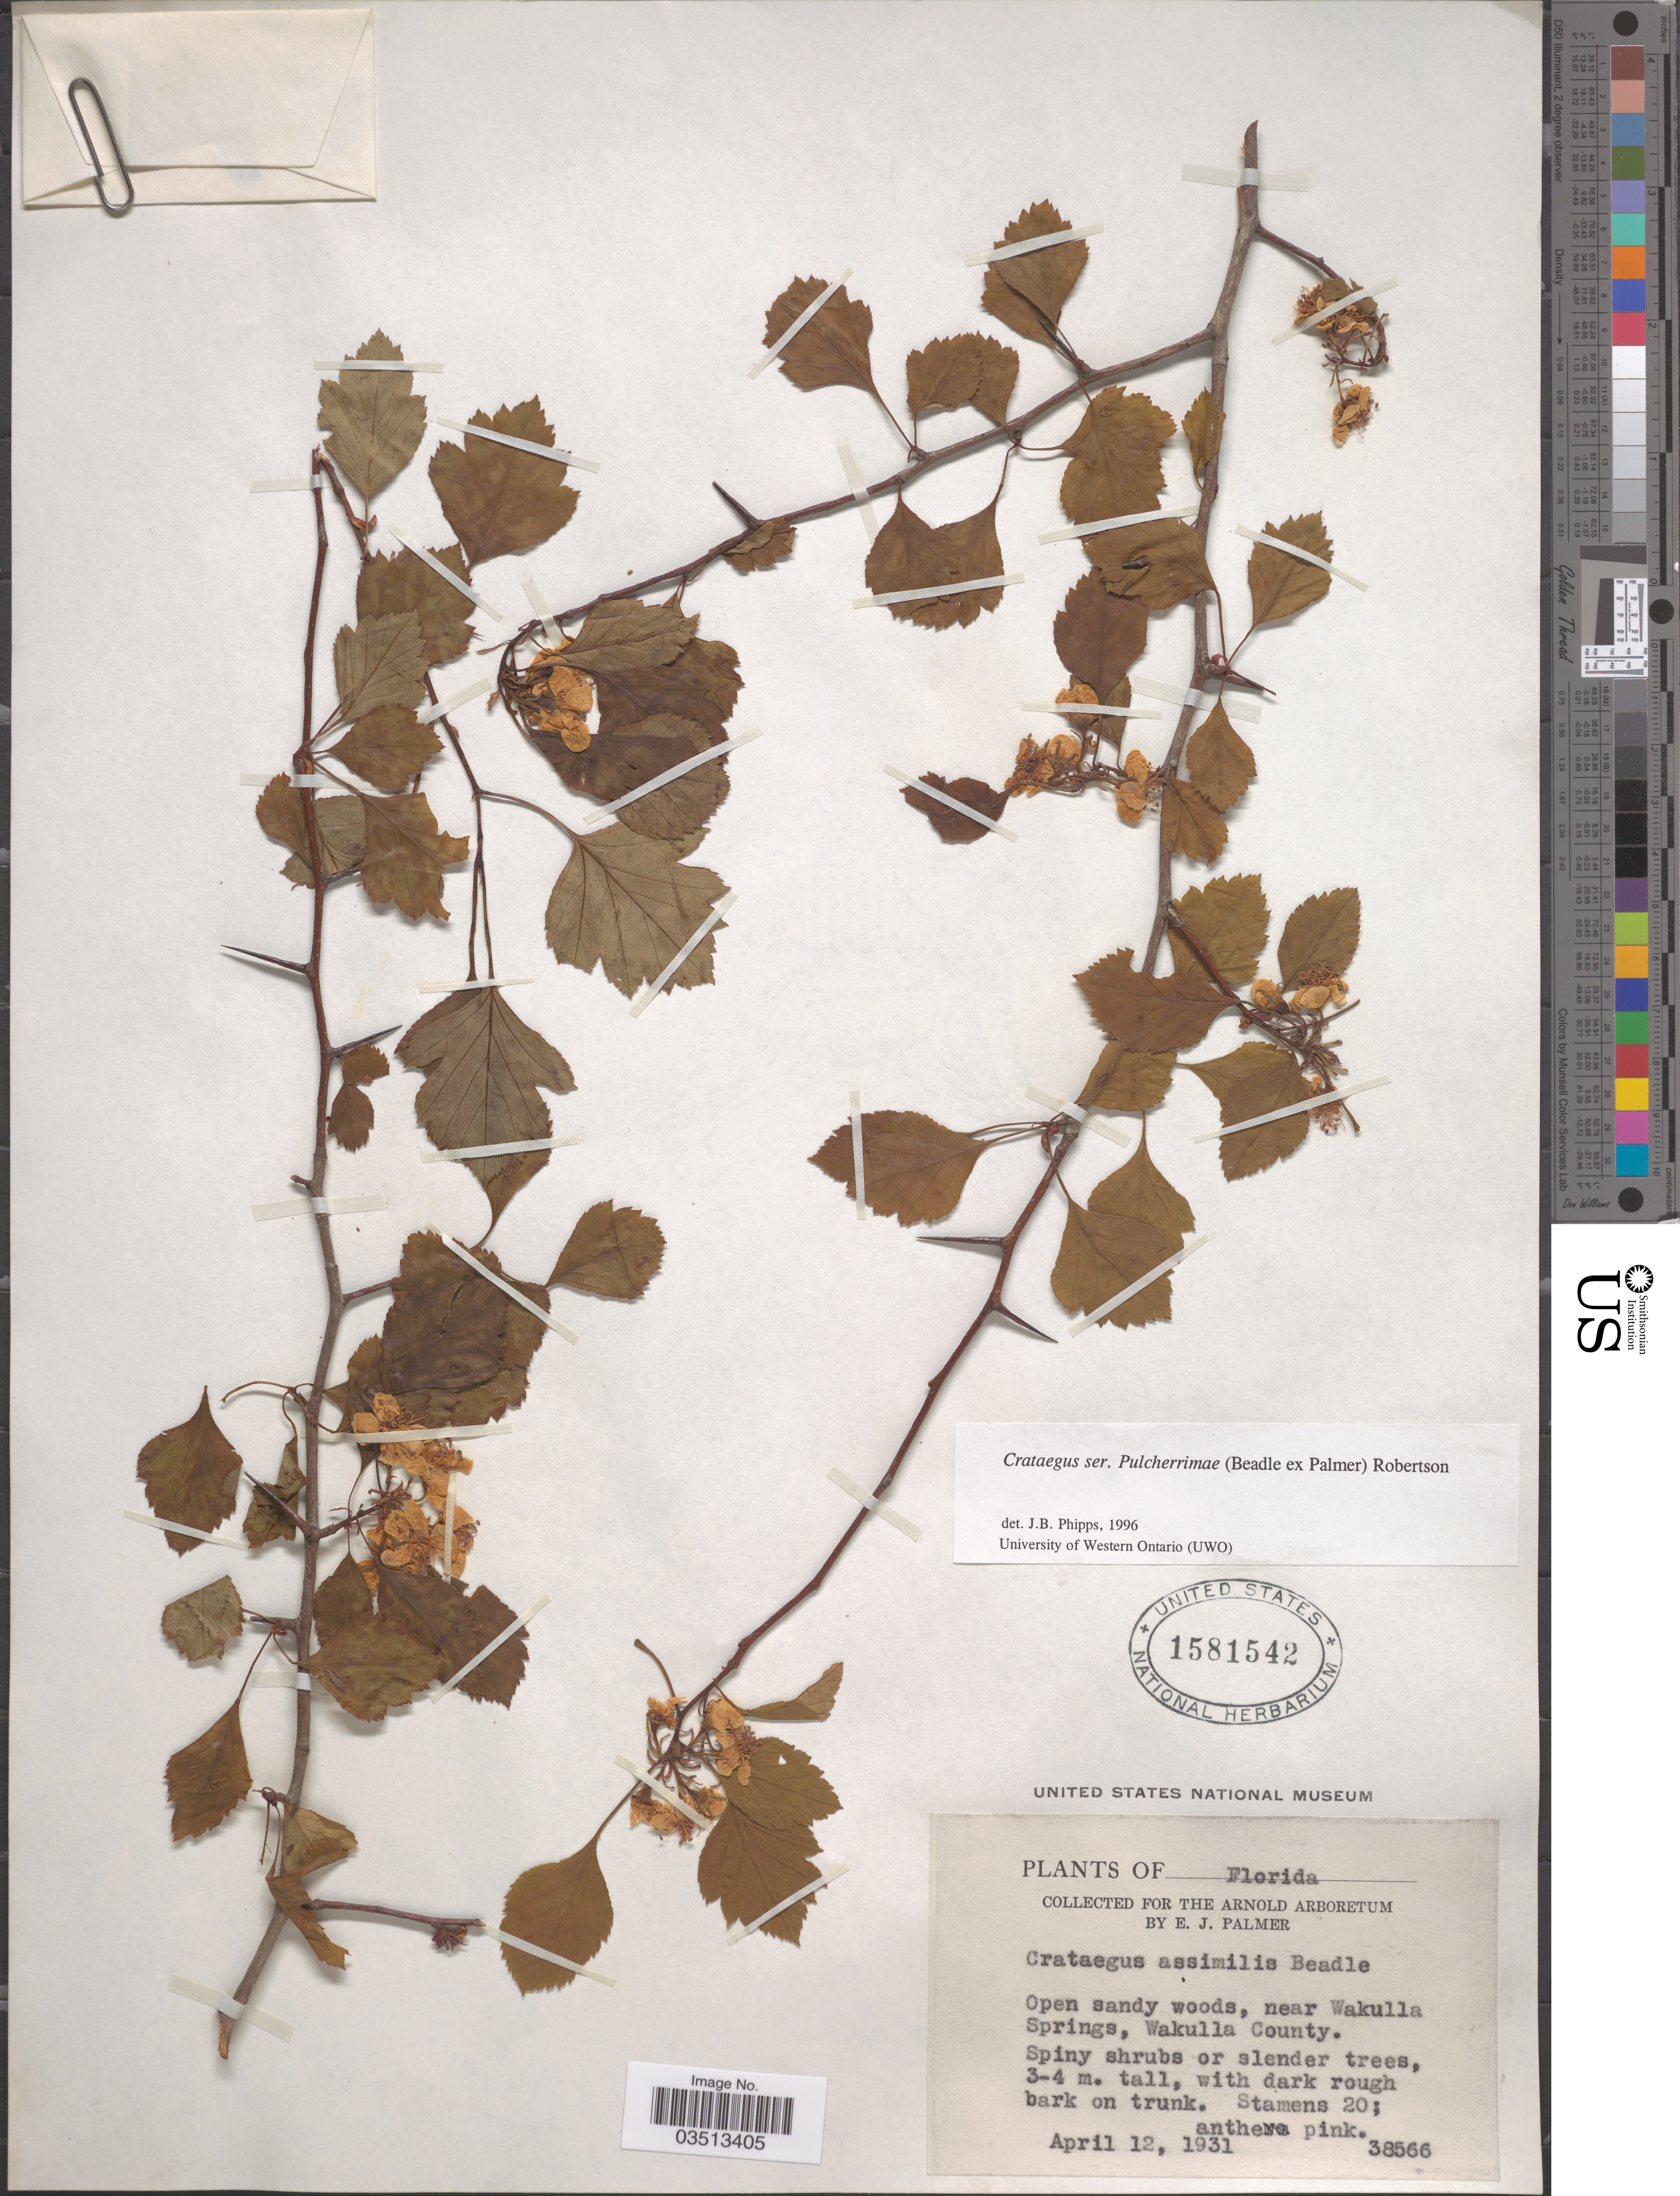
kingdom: Plantae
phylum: Tracheophyta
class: Magnoliopsida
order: Rosales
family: Rosaceae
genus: Crataegus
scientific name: Crataegus assimilis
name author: Beadle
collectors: E. J. Palmer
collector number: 38566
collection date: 1931-04-12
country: United States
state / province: Florida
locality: Near Wakulla Springs, Wakulla County.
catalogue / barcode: US 1581542